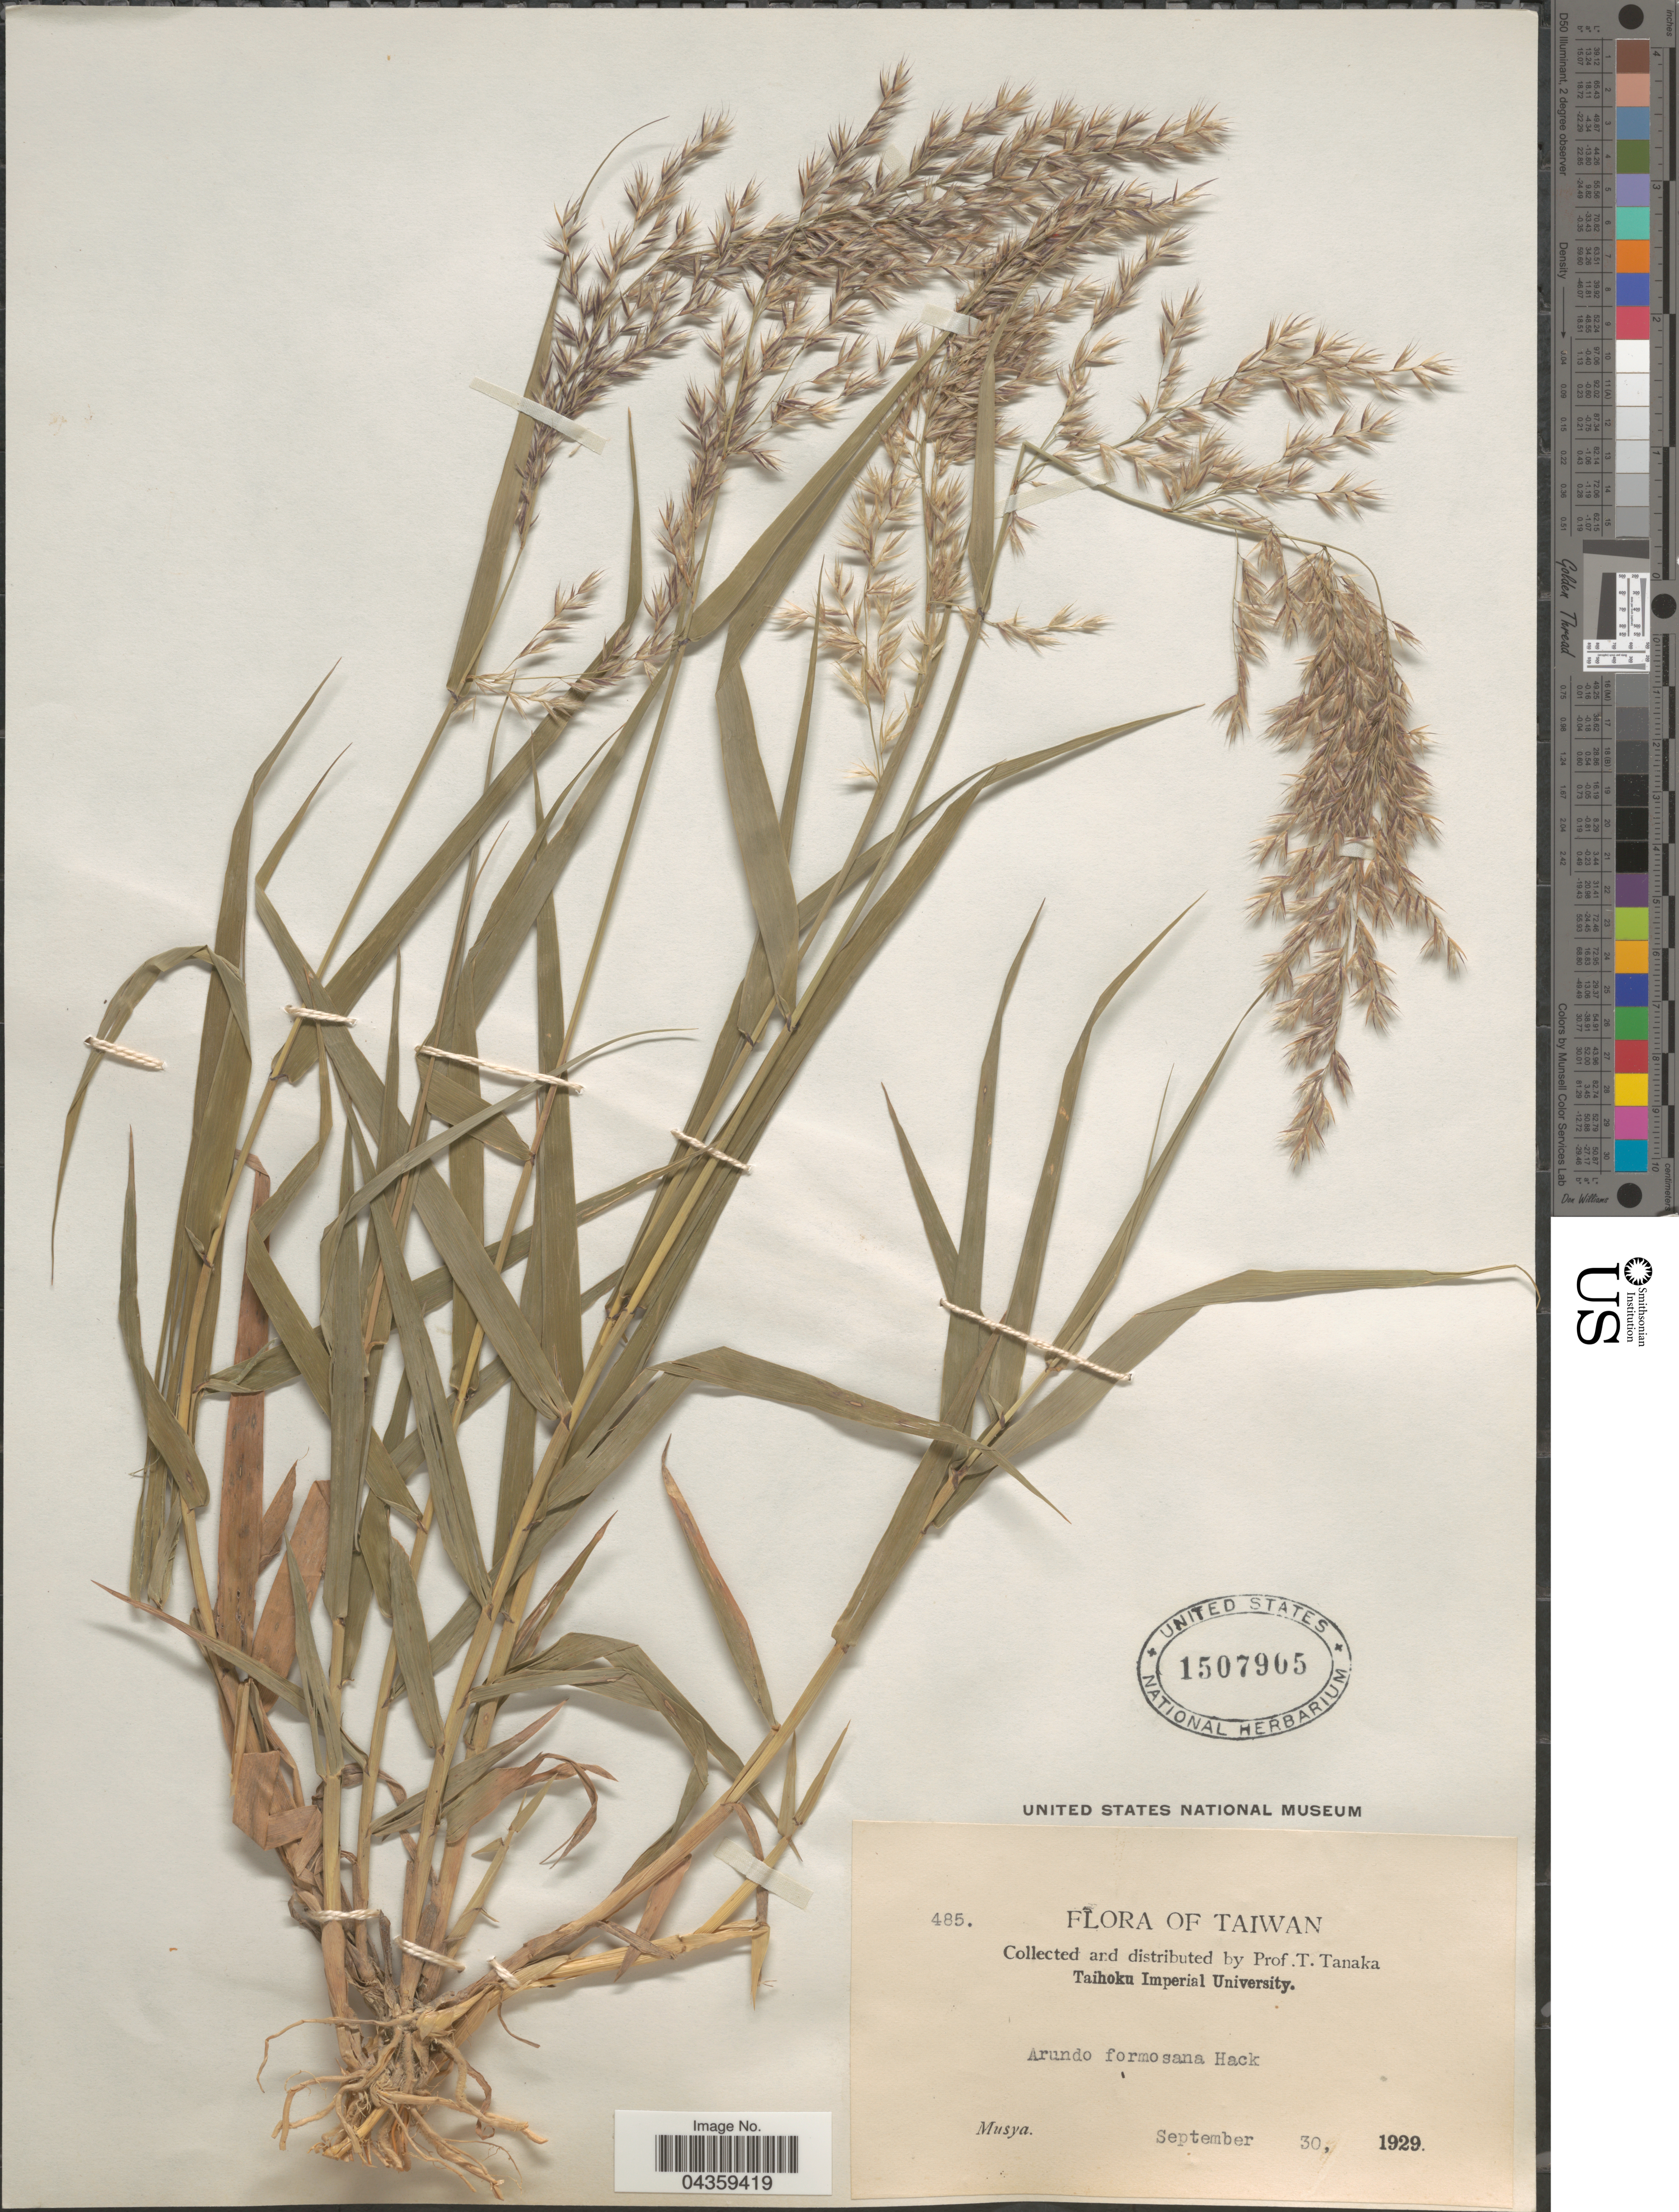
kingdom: Plantae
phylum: Tracheophyta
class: Liliopsida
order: Poales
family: Poaceae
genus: Arundo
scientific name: Arundo formosana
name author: Hack.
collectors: T. Tanaka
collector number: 485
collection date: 1929-09-30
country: Taiwan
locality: Musya.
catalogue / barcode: US 1507905